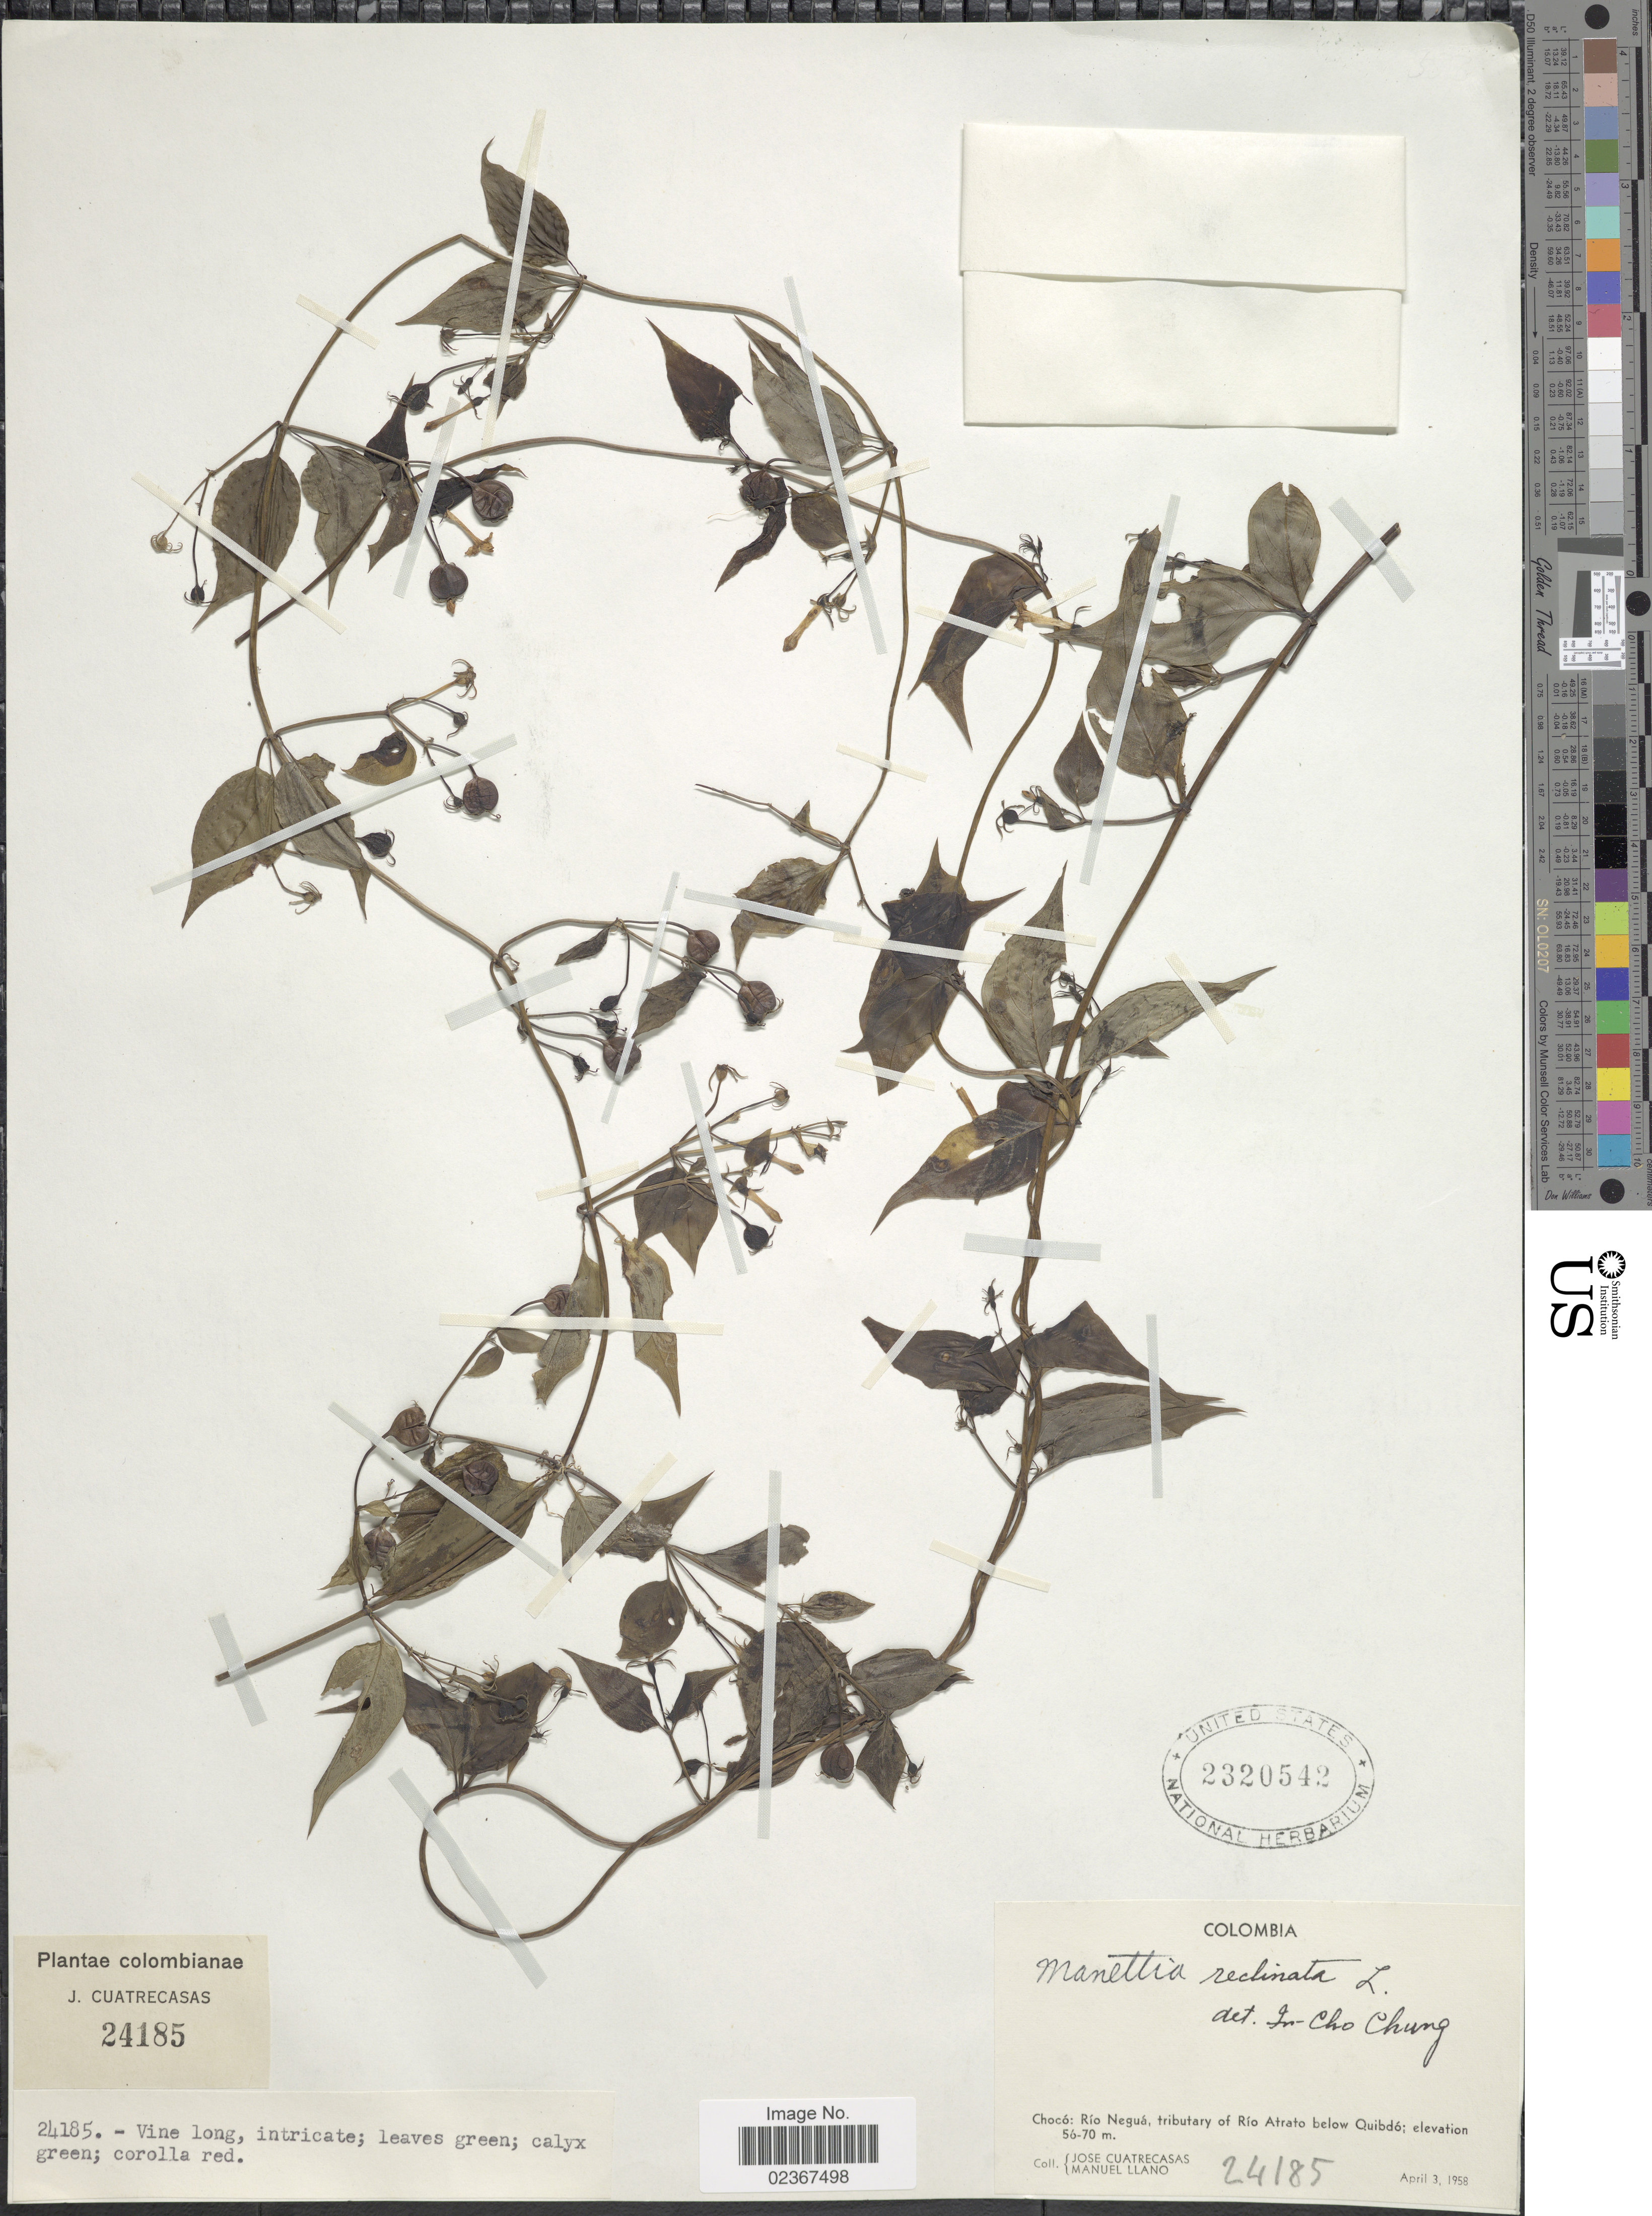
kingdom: Plantae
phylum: Tracheophyta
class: Magnoliopsida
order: Gentianales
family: Rubiaceae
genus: Manettia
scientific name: Manettia reclinata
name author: L.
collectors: J. Cuatrecasas & M. Llano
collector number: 24185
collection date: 1958-04-03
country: Colombia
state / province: Chocó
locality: Rio Negua, tributary of Rio Atrato below Quibdo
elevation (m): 56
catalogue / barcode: US 2320542